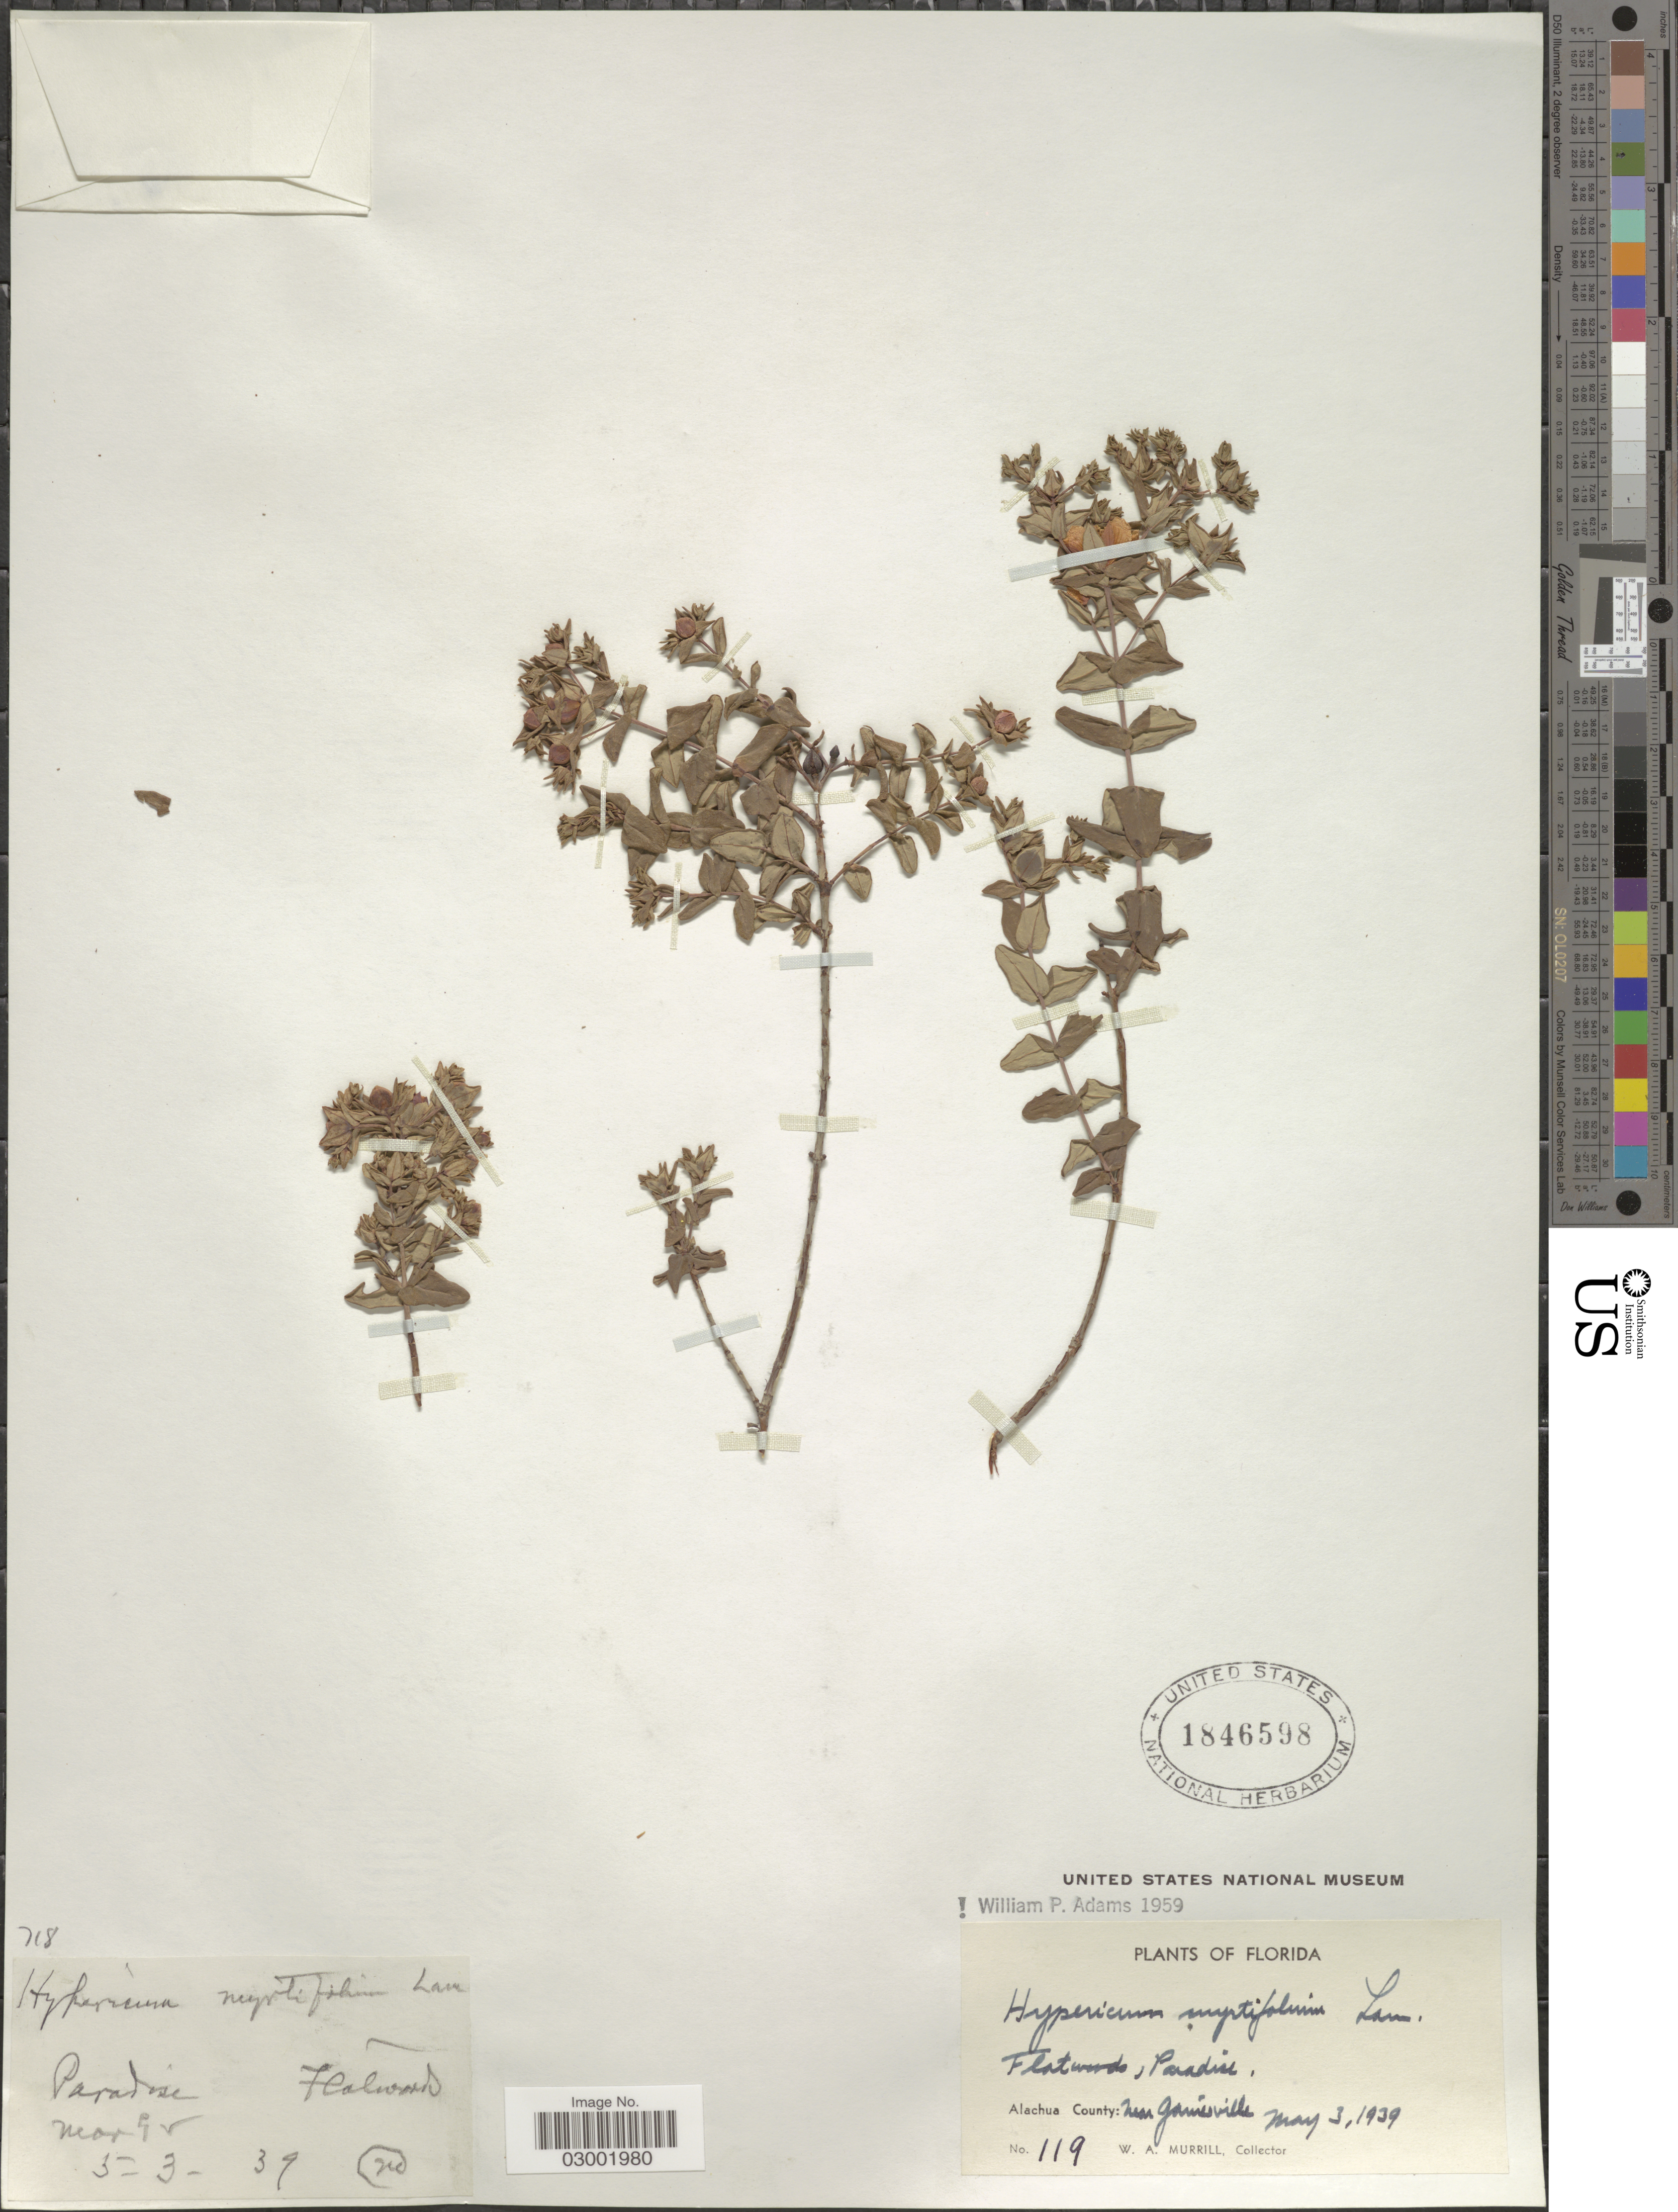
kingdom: Plantae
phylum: Tracheophyta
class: Magnoliopsida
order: Malpighiales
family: Hypericaceae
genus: Hypericum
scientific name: Hypericum myrtifolium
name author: Lam.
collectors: W. A. Murrill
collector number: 119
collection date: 1939-05-03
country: United States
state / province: Florida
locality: Alachua County: near Jacksonville.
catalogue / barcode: US 1846598